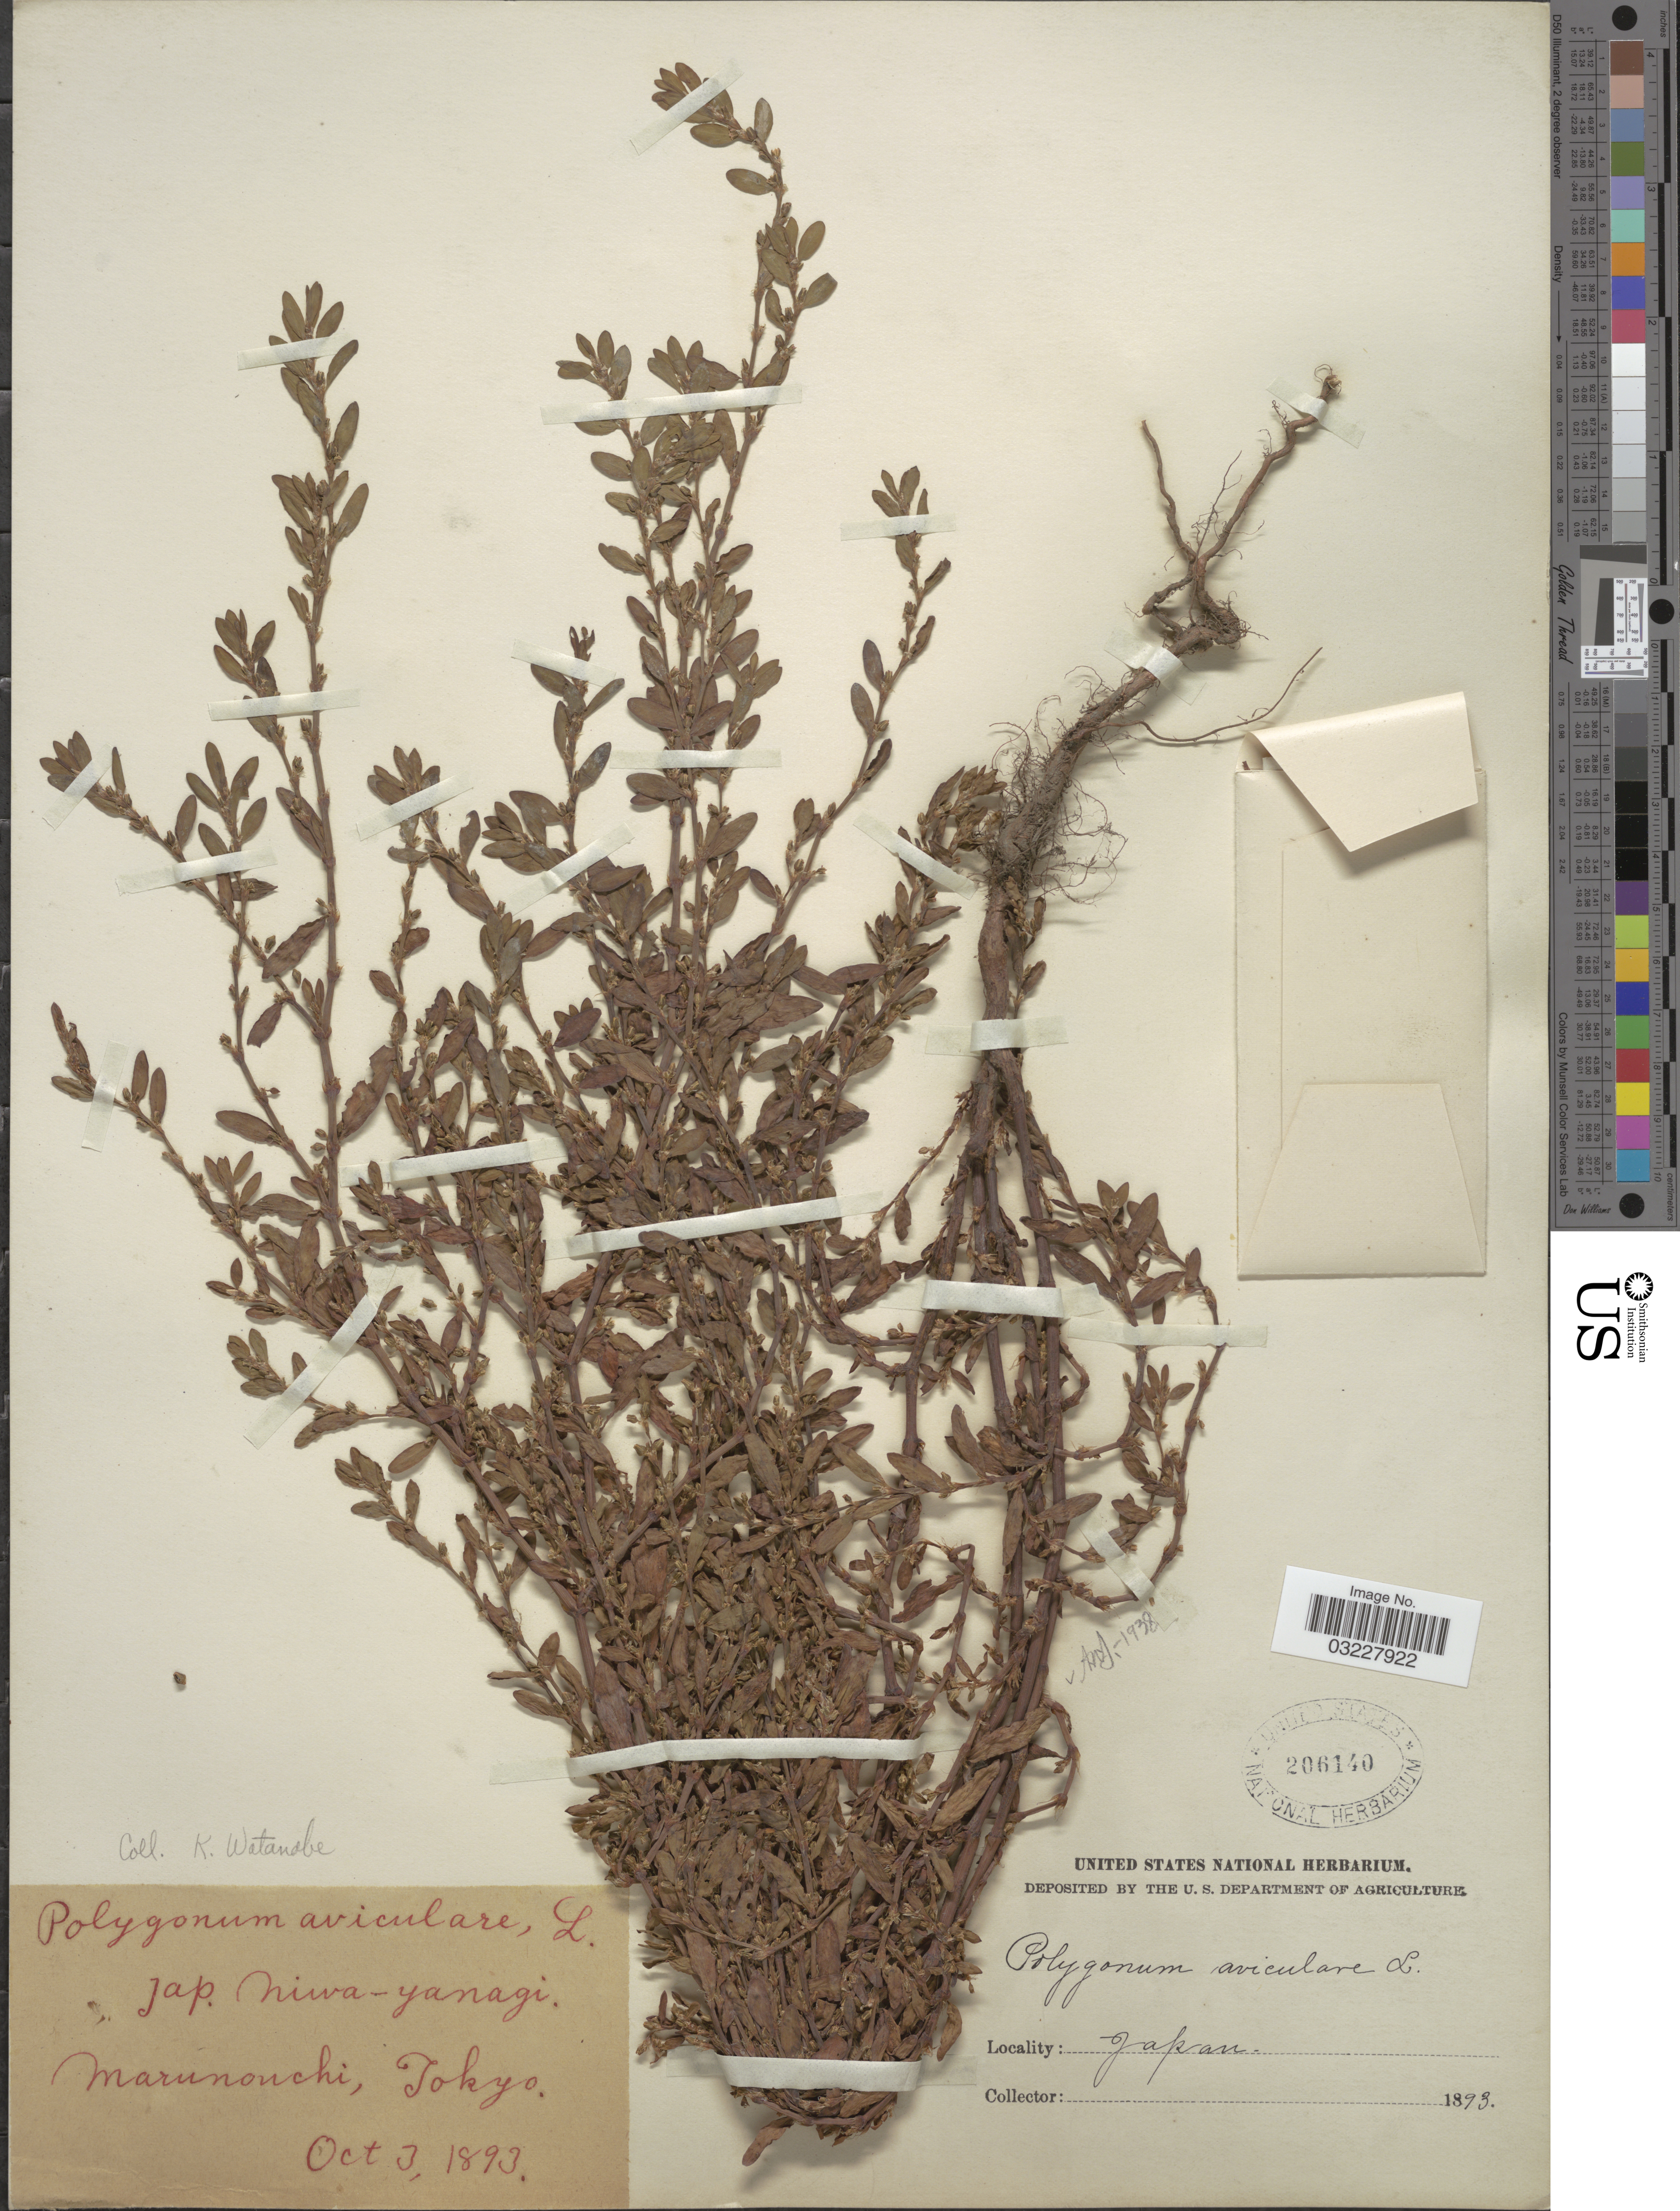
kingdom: Plantae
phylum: Tracheophyta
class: Magnoliopsida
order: Caryophyllales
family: Polygonaceae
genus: Polygonum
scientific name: Polygonum aviculare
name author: L.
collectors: K. Watanabe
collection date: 1893-10-03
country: Japan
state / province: Tokyo, Federal City of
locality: Marunouchi, Tokyo.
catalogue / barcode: US 206140